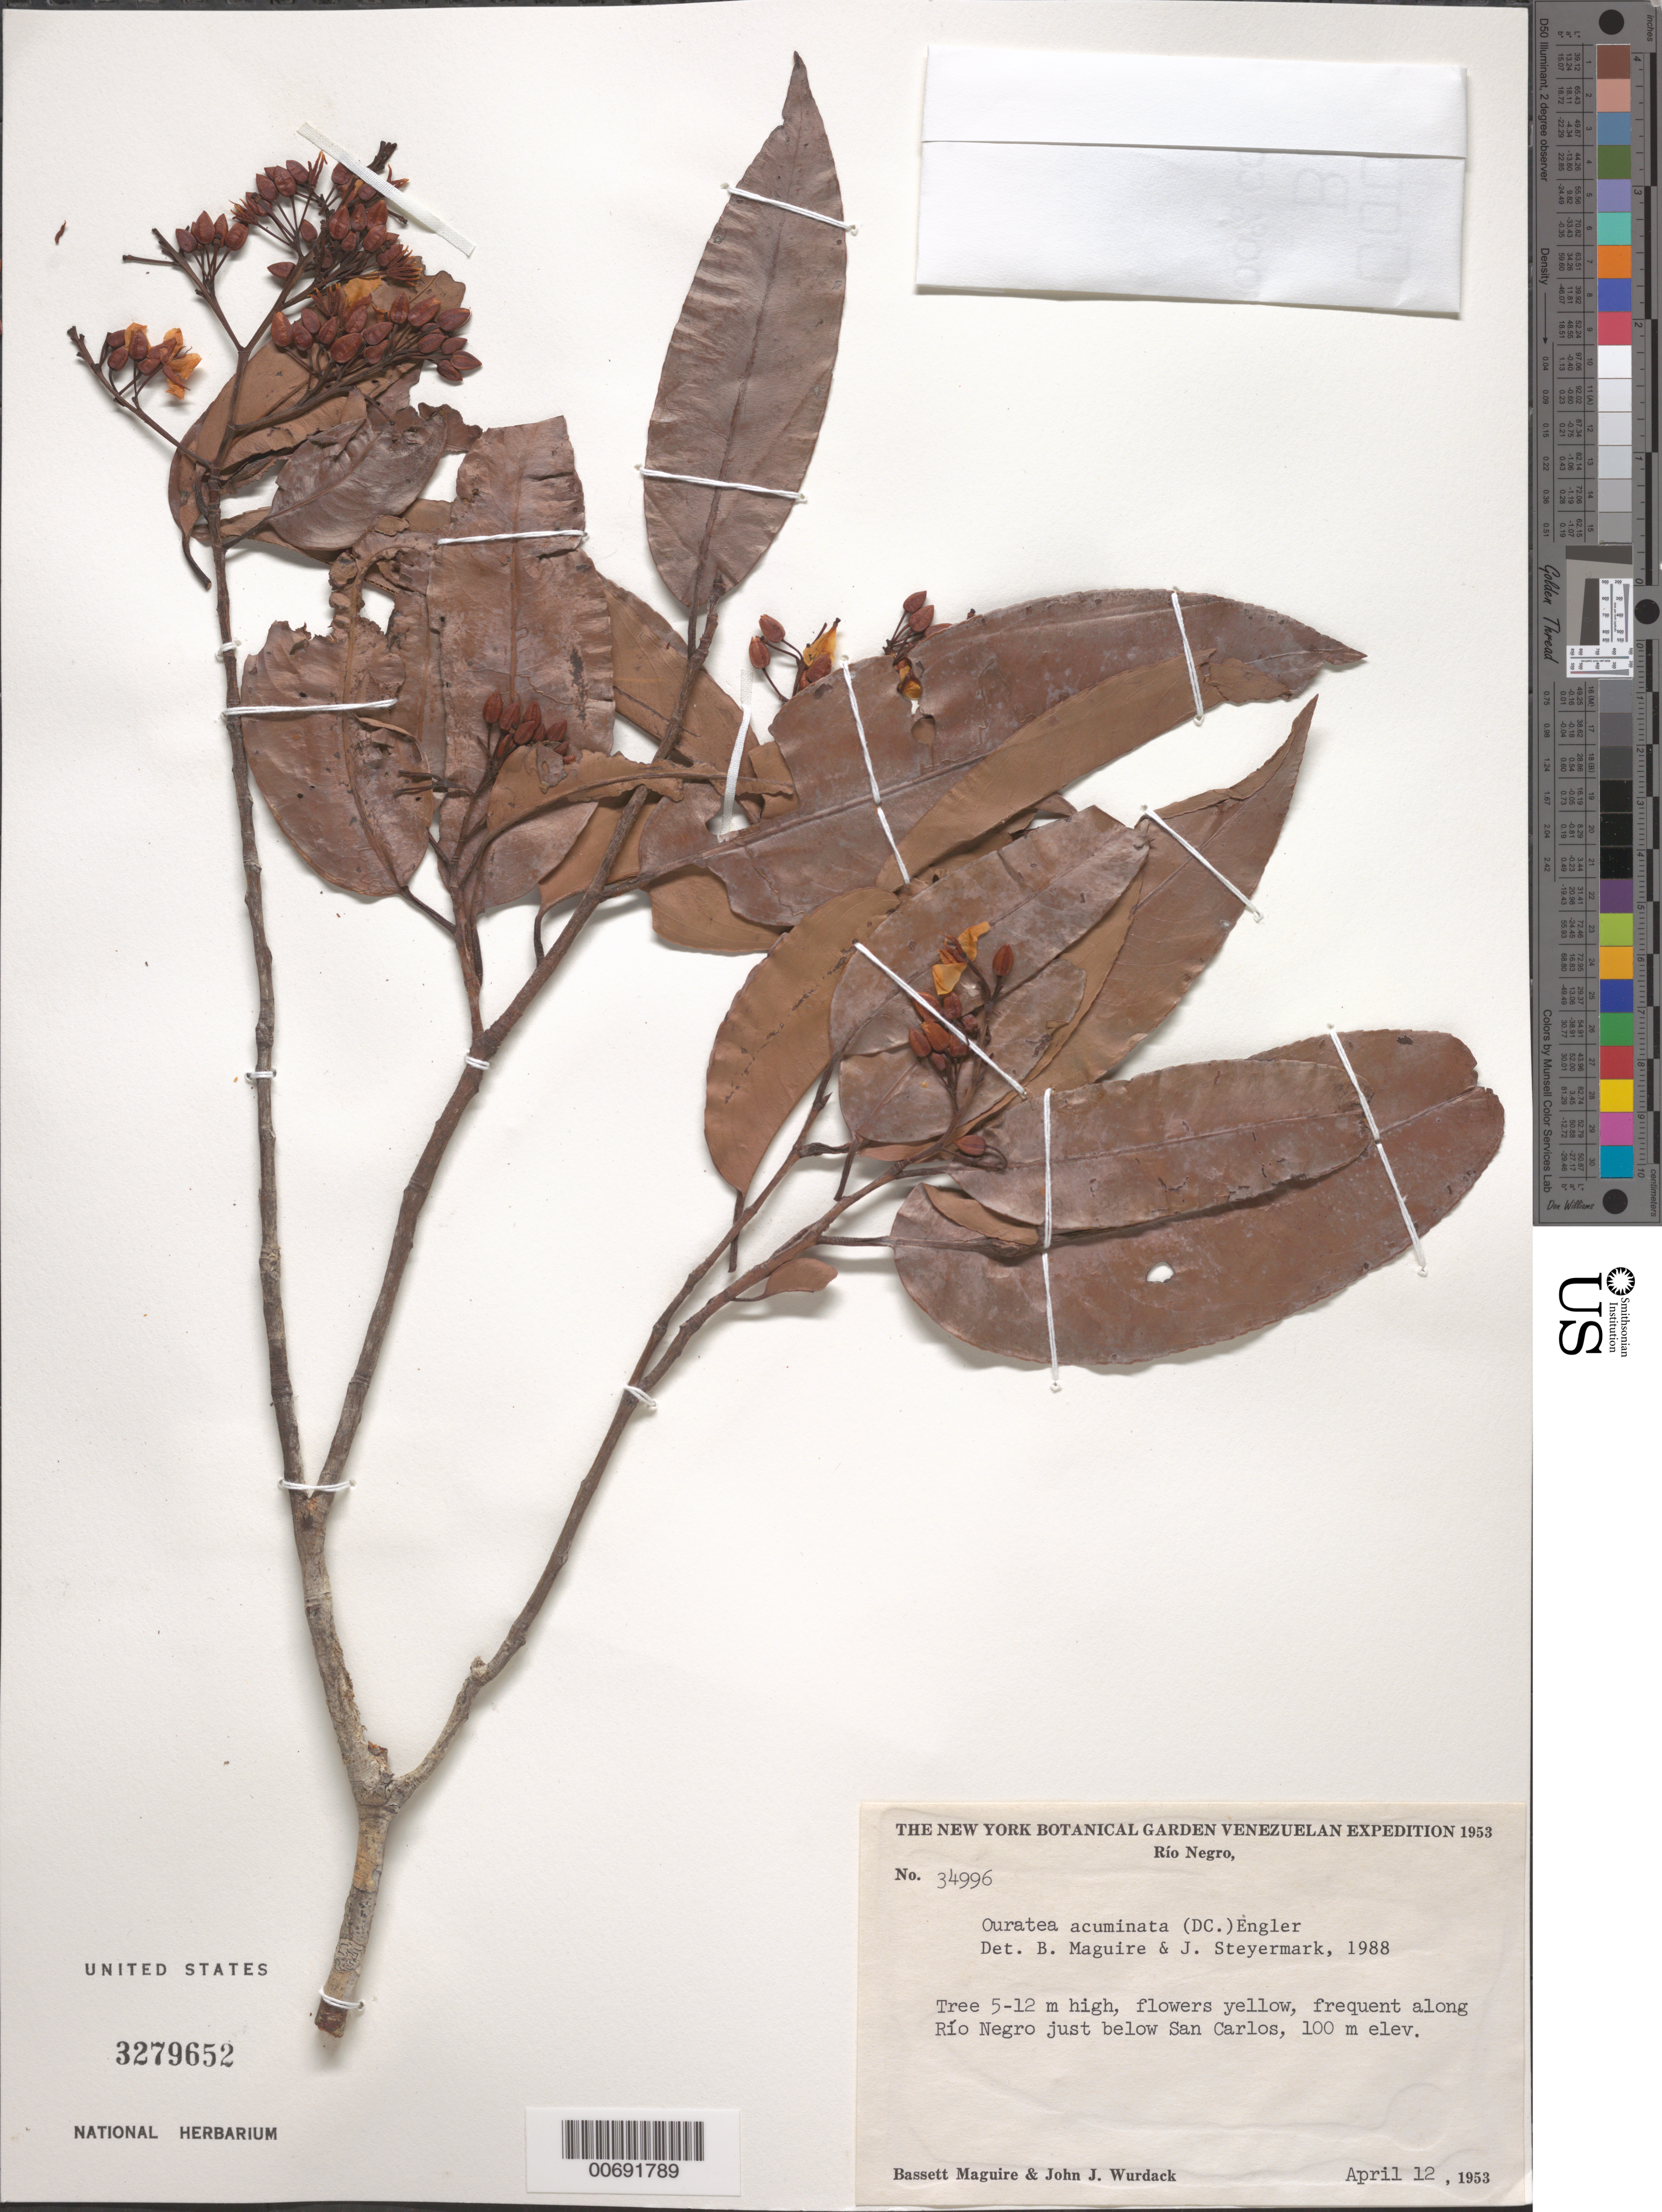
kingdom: Plantae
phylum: Tracheophyta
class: Magnoliopsida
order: Malpighiales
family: Ochnaceae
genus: Ouratea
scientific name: Ouratea acuminata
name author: (DC.) Engl.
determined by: Steyermark, J. A.; Maguire, B.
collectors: B. Maguire & J. J. Wurdack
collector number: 34996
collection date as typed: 12-Apr-53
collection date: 1953-04-12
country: Venezuela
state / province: Amazonas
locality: Río Negro, San Carlos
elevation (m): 100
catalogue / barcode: US 3279652